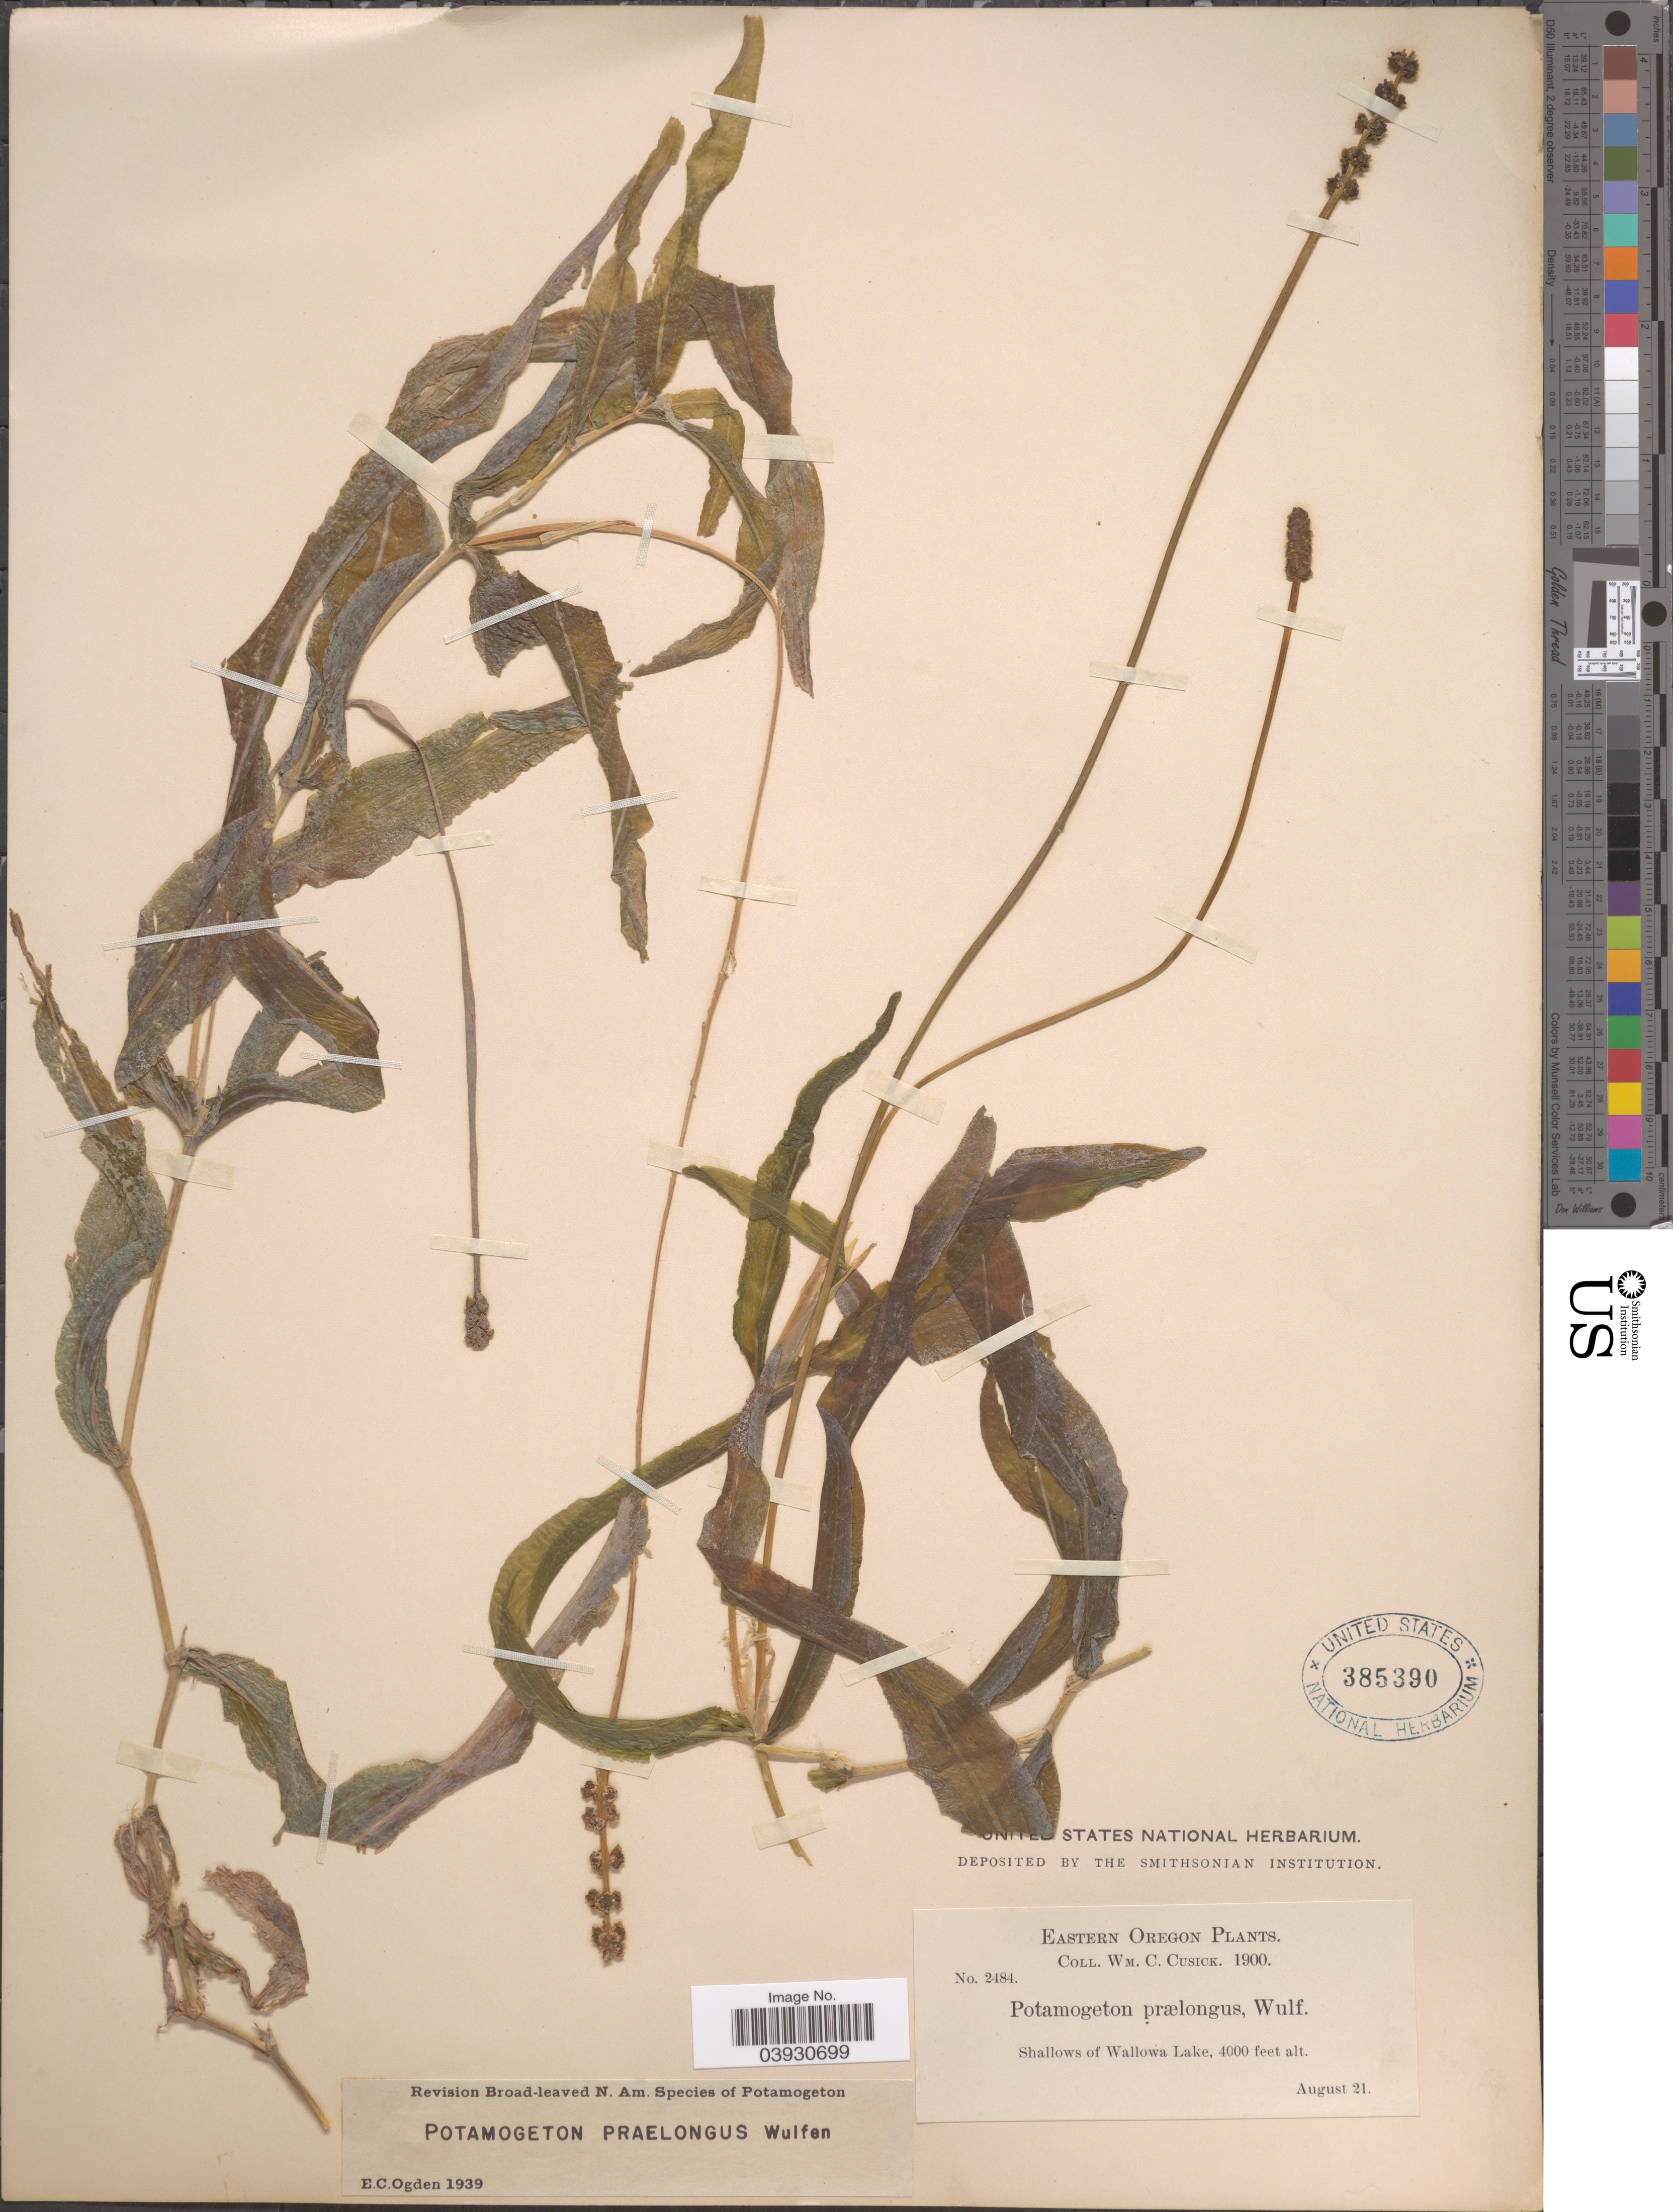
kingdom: Plantae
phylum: Tracheophyta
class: Liliopsida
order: Alismatales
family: Potamogetonaceae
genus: Potamogeton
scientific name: Potamogeton praelongus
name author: Wulfen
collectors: W. C. Cusick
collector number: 2484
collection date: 1900-08-21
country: United States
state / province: Oregon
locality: Eastern Oregon. Shallows of Wallowa Lake.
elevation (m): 1219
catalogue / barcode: US 385390